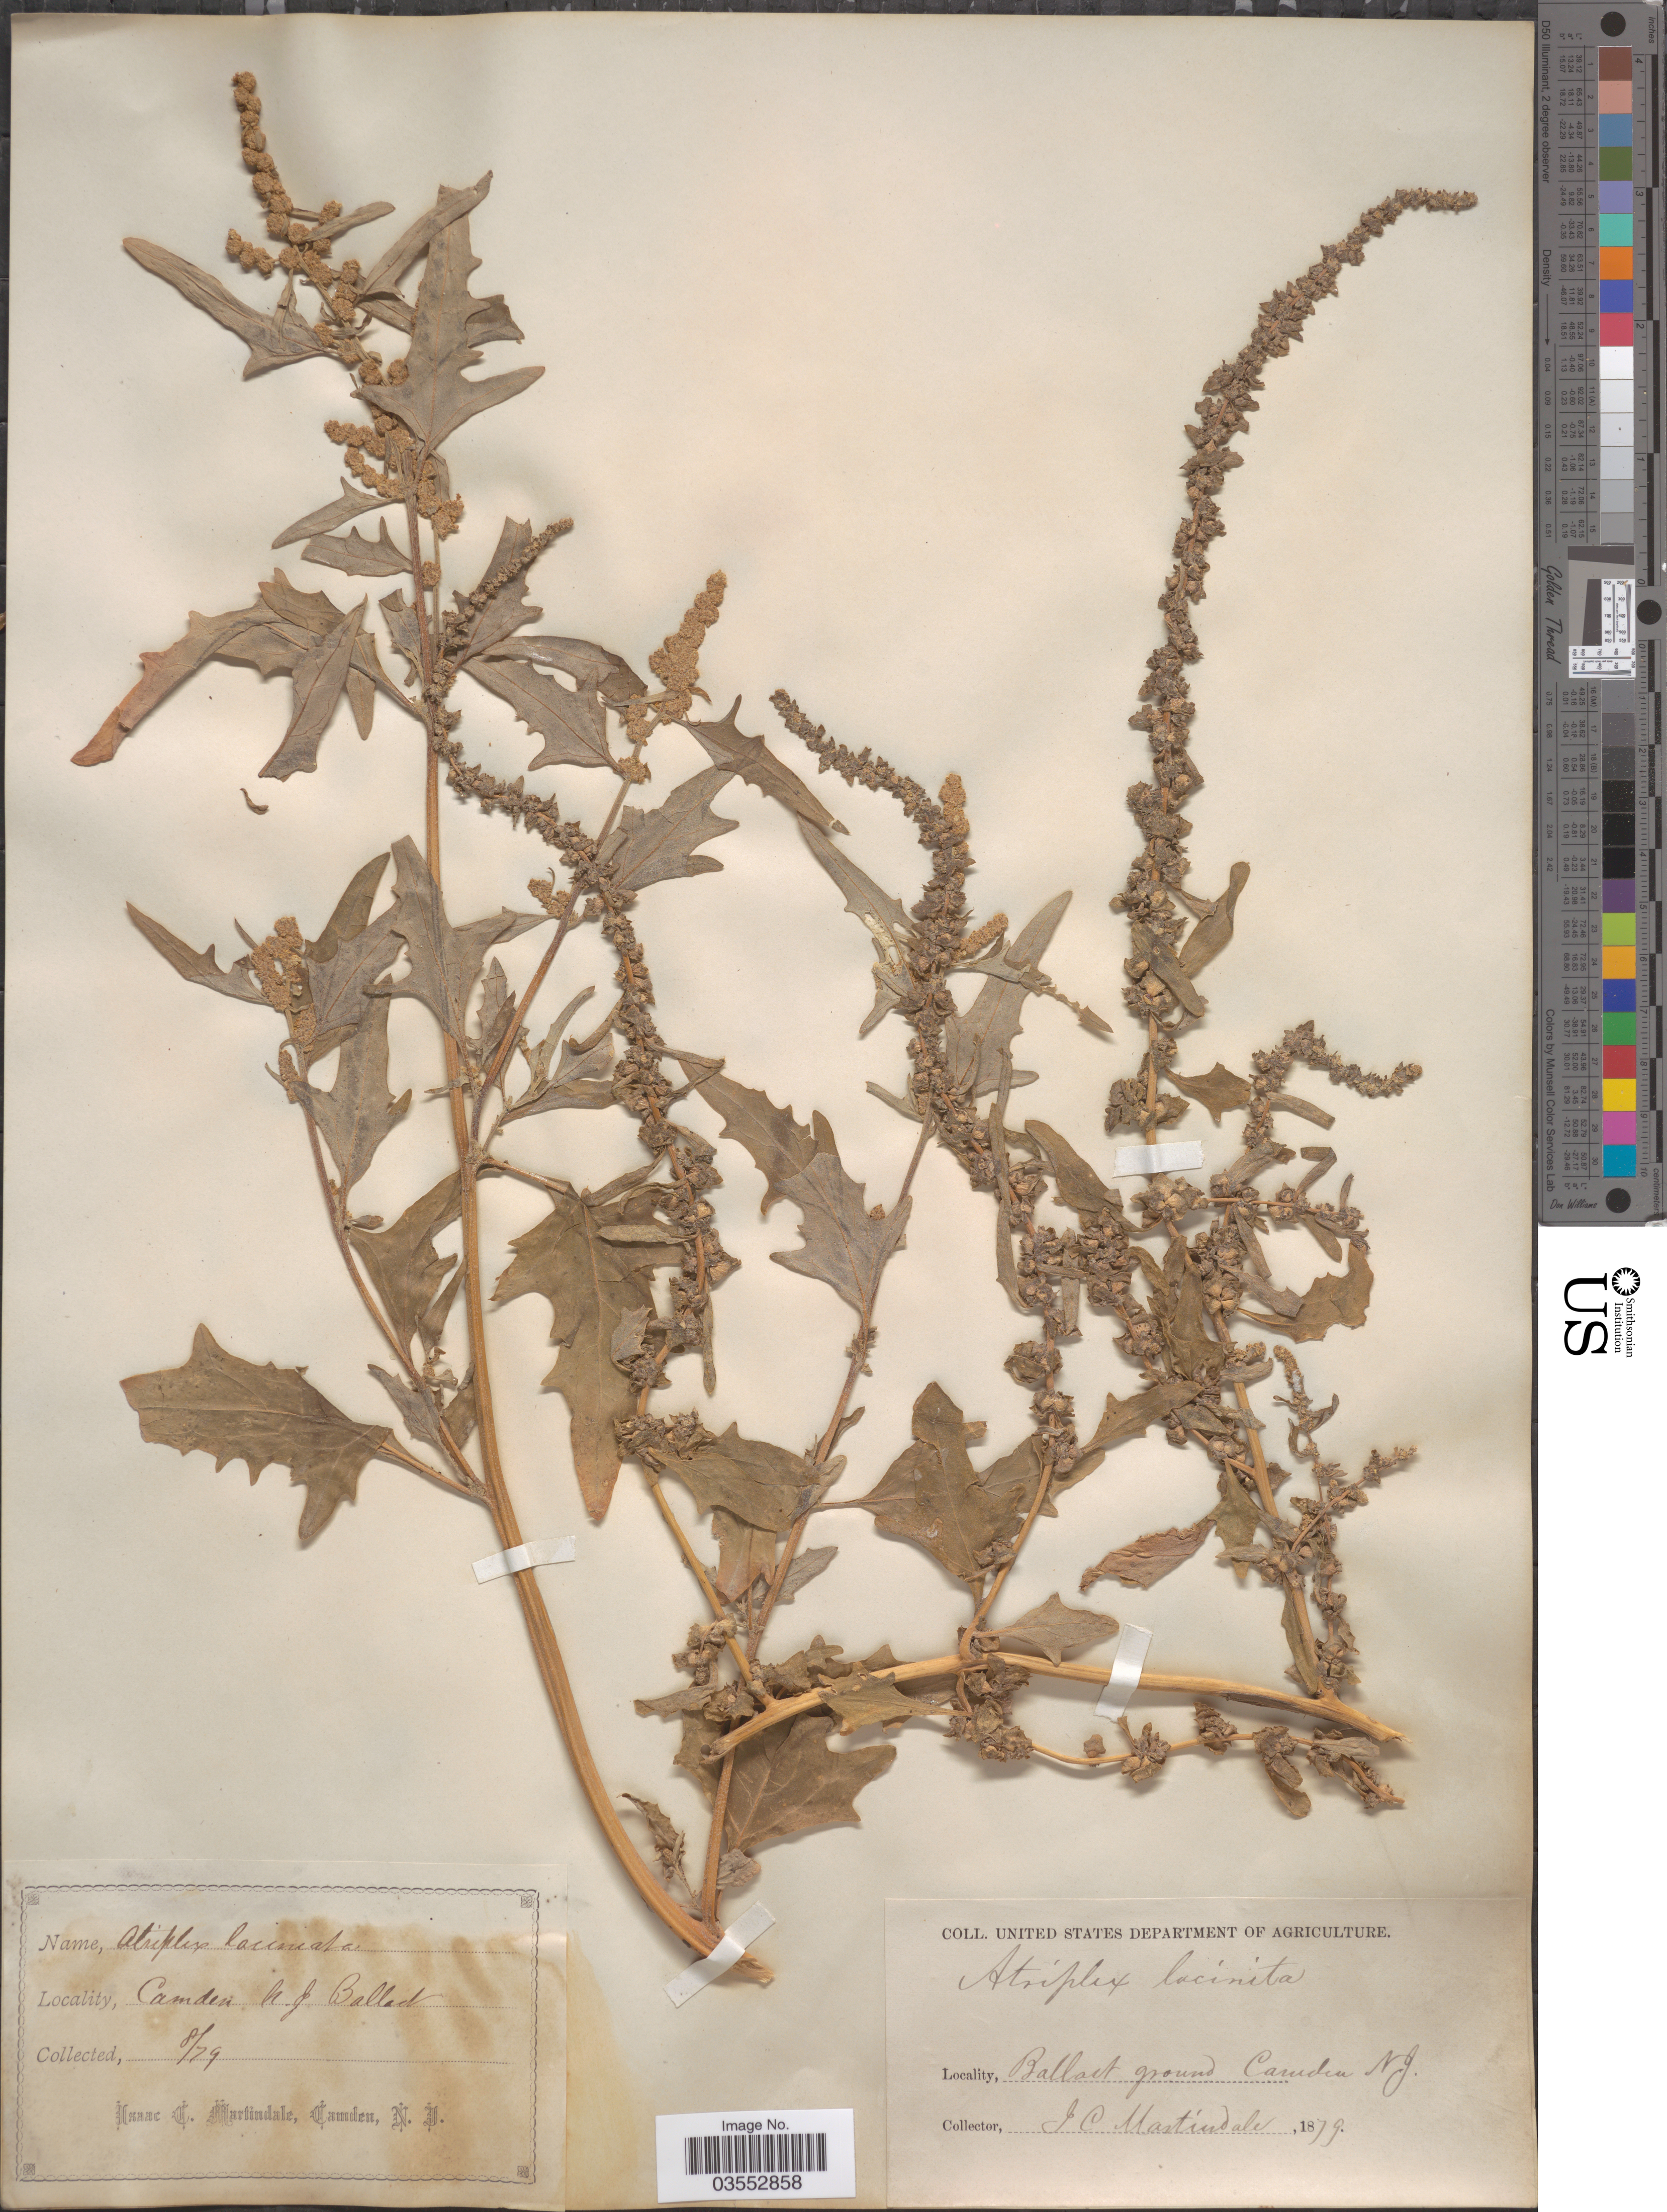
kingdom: Plantae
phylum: Tracheophyta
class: Magnoliopsida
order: Caryophyllales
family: Amaranthaceae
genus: Atriplex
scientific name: Atriplex tatarica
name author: L.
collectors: I. C. Martindale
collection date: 1879-08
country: United States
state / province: New Jersey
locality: Ballast ground, Camden.